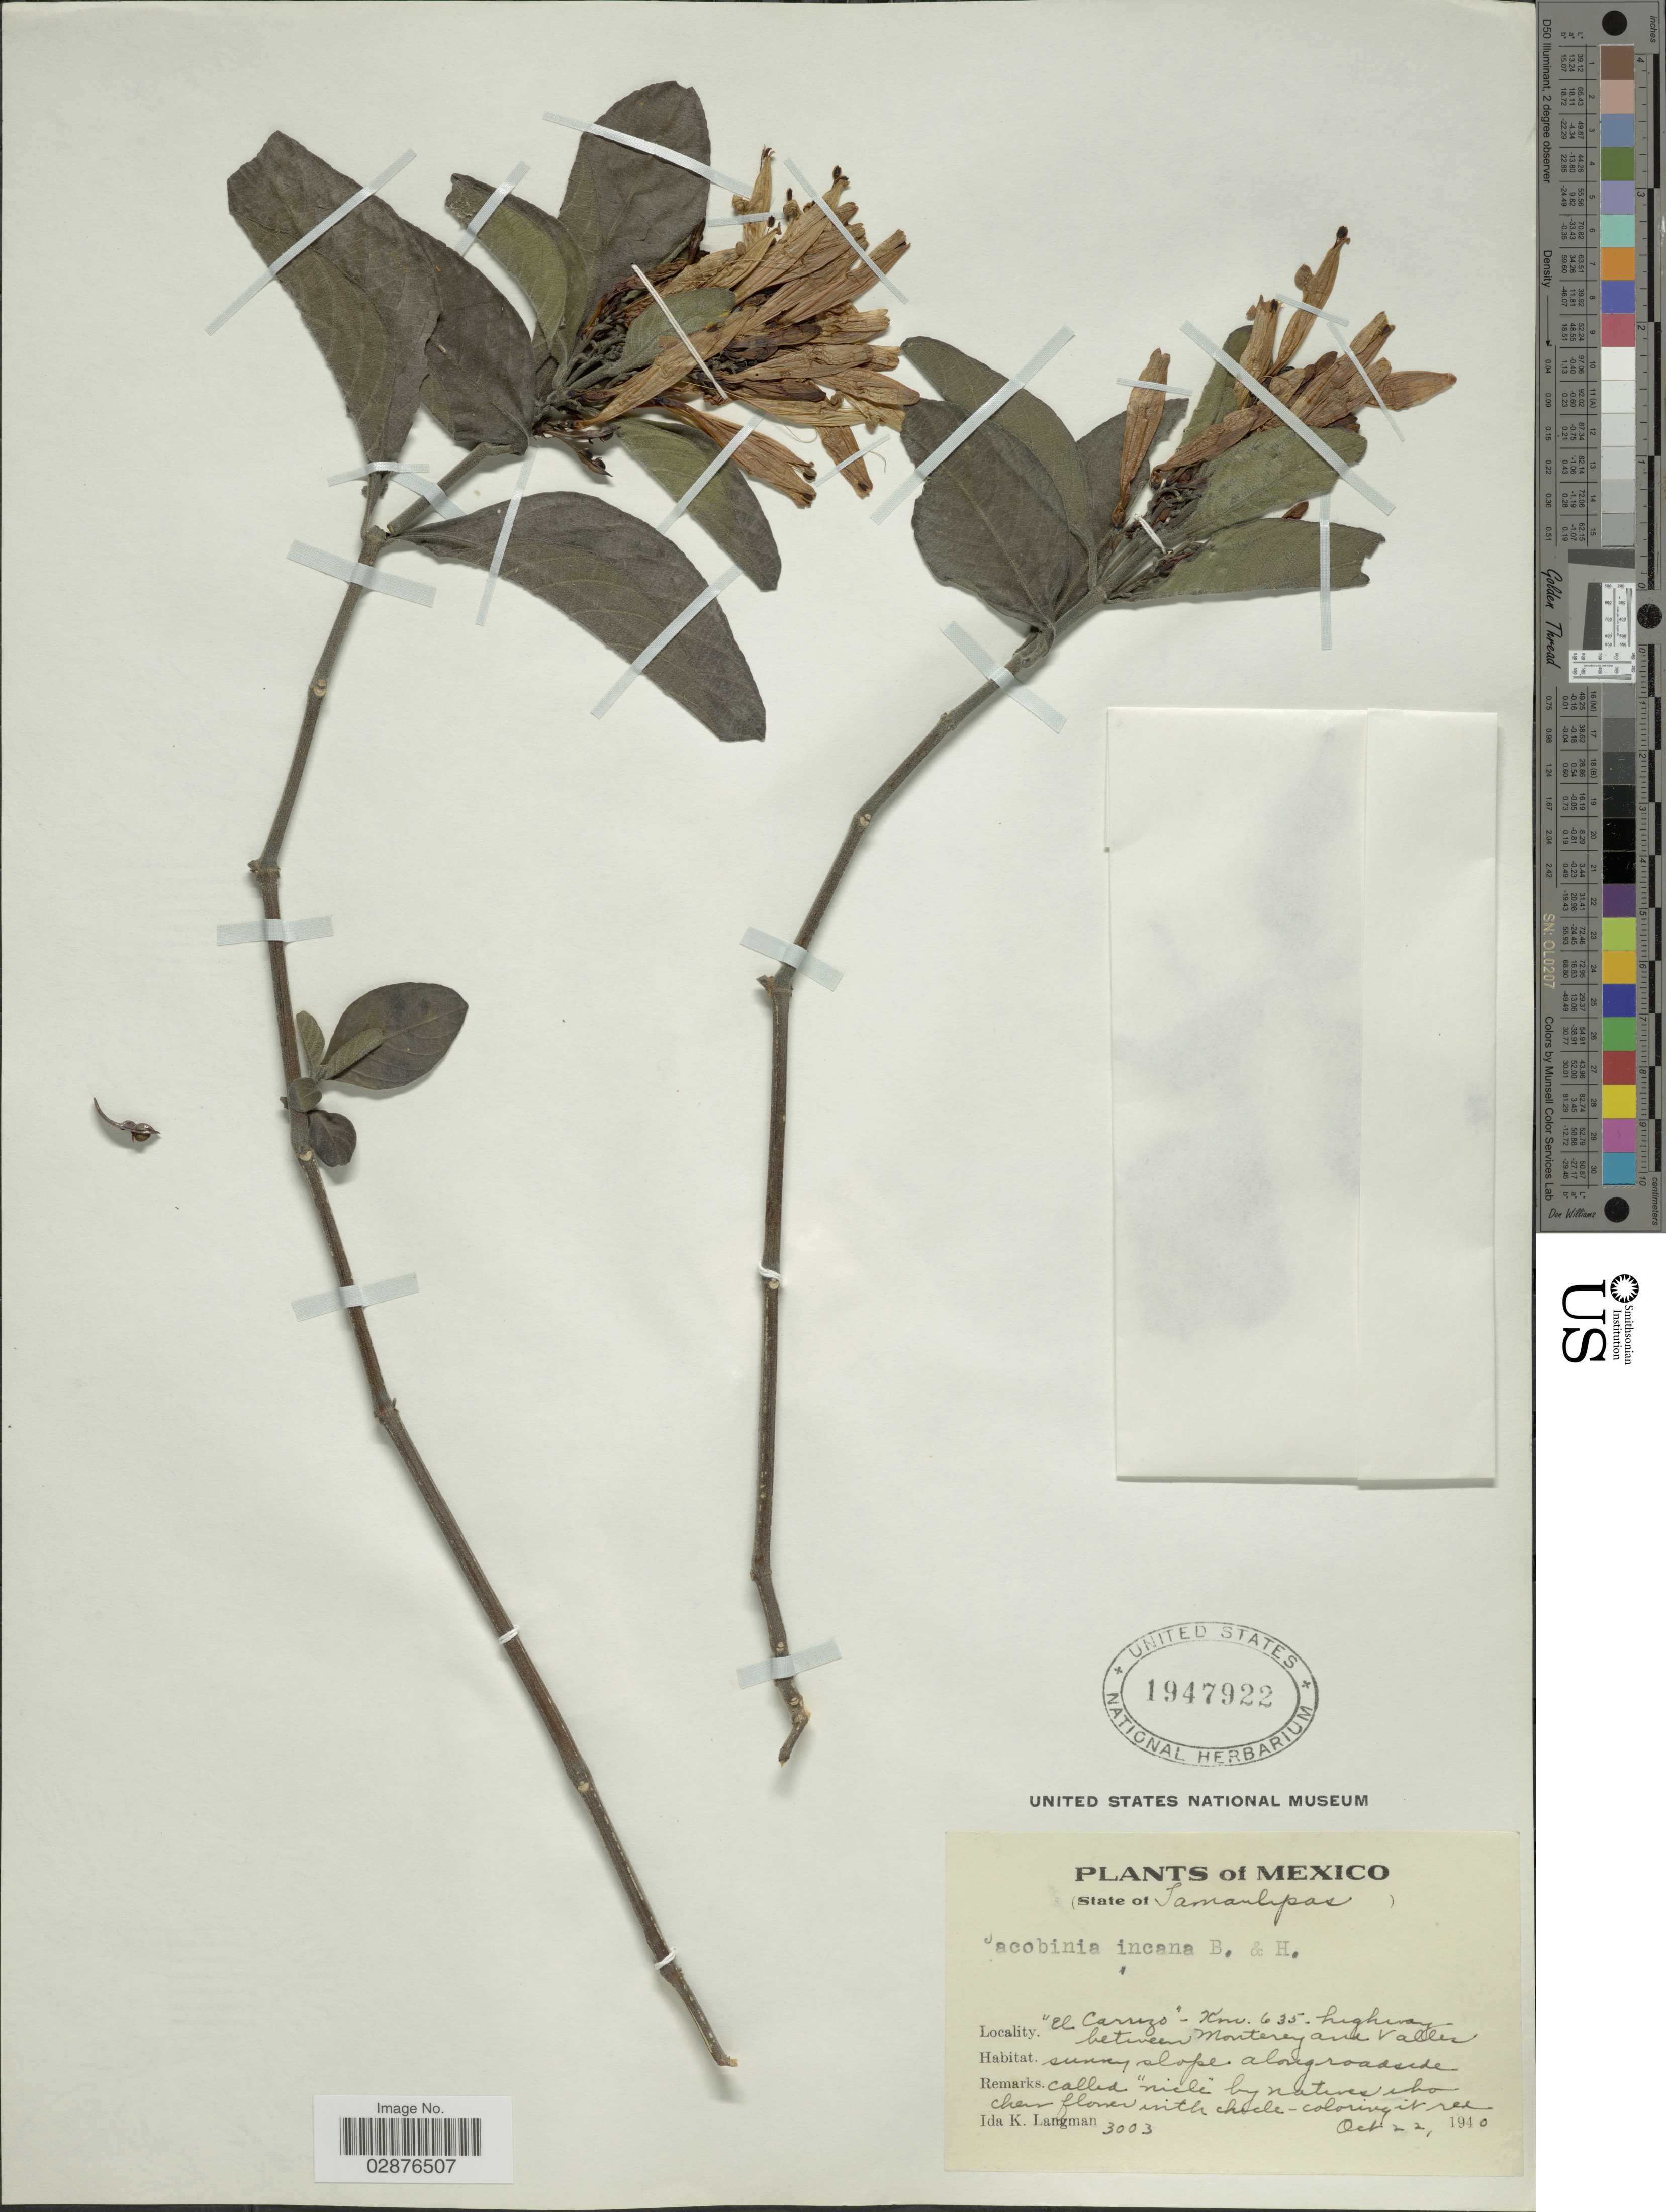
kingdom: Plantae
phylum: Tracheophyta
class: Magnoliopsida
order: Lamiales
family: Acanthaceae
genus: Justicia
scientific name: Justicia leonardii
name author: Wassh.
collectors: I. K. Langman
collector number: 3003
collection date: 1940-10-22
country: Mexico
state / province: Tamaulipas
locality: El Carrizo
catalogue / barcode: US 1947922